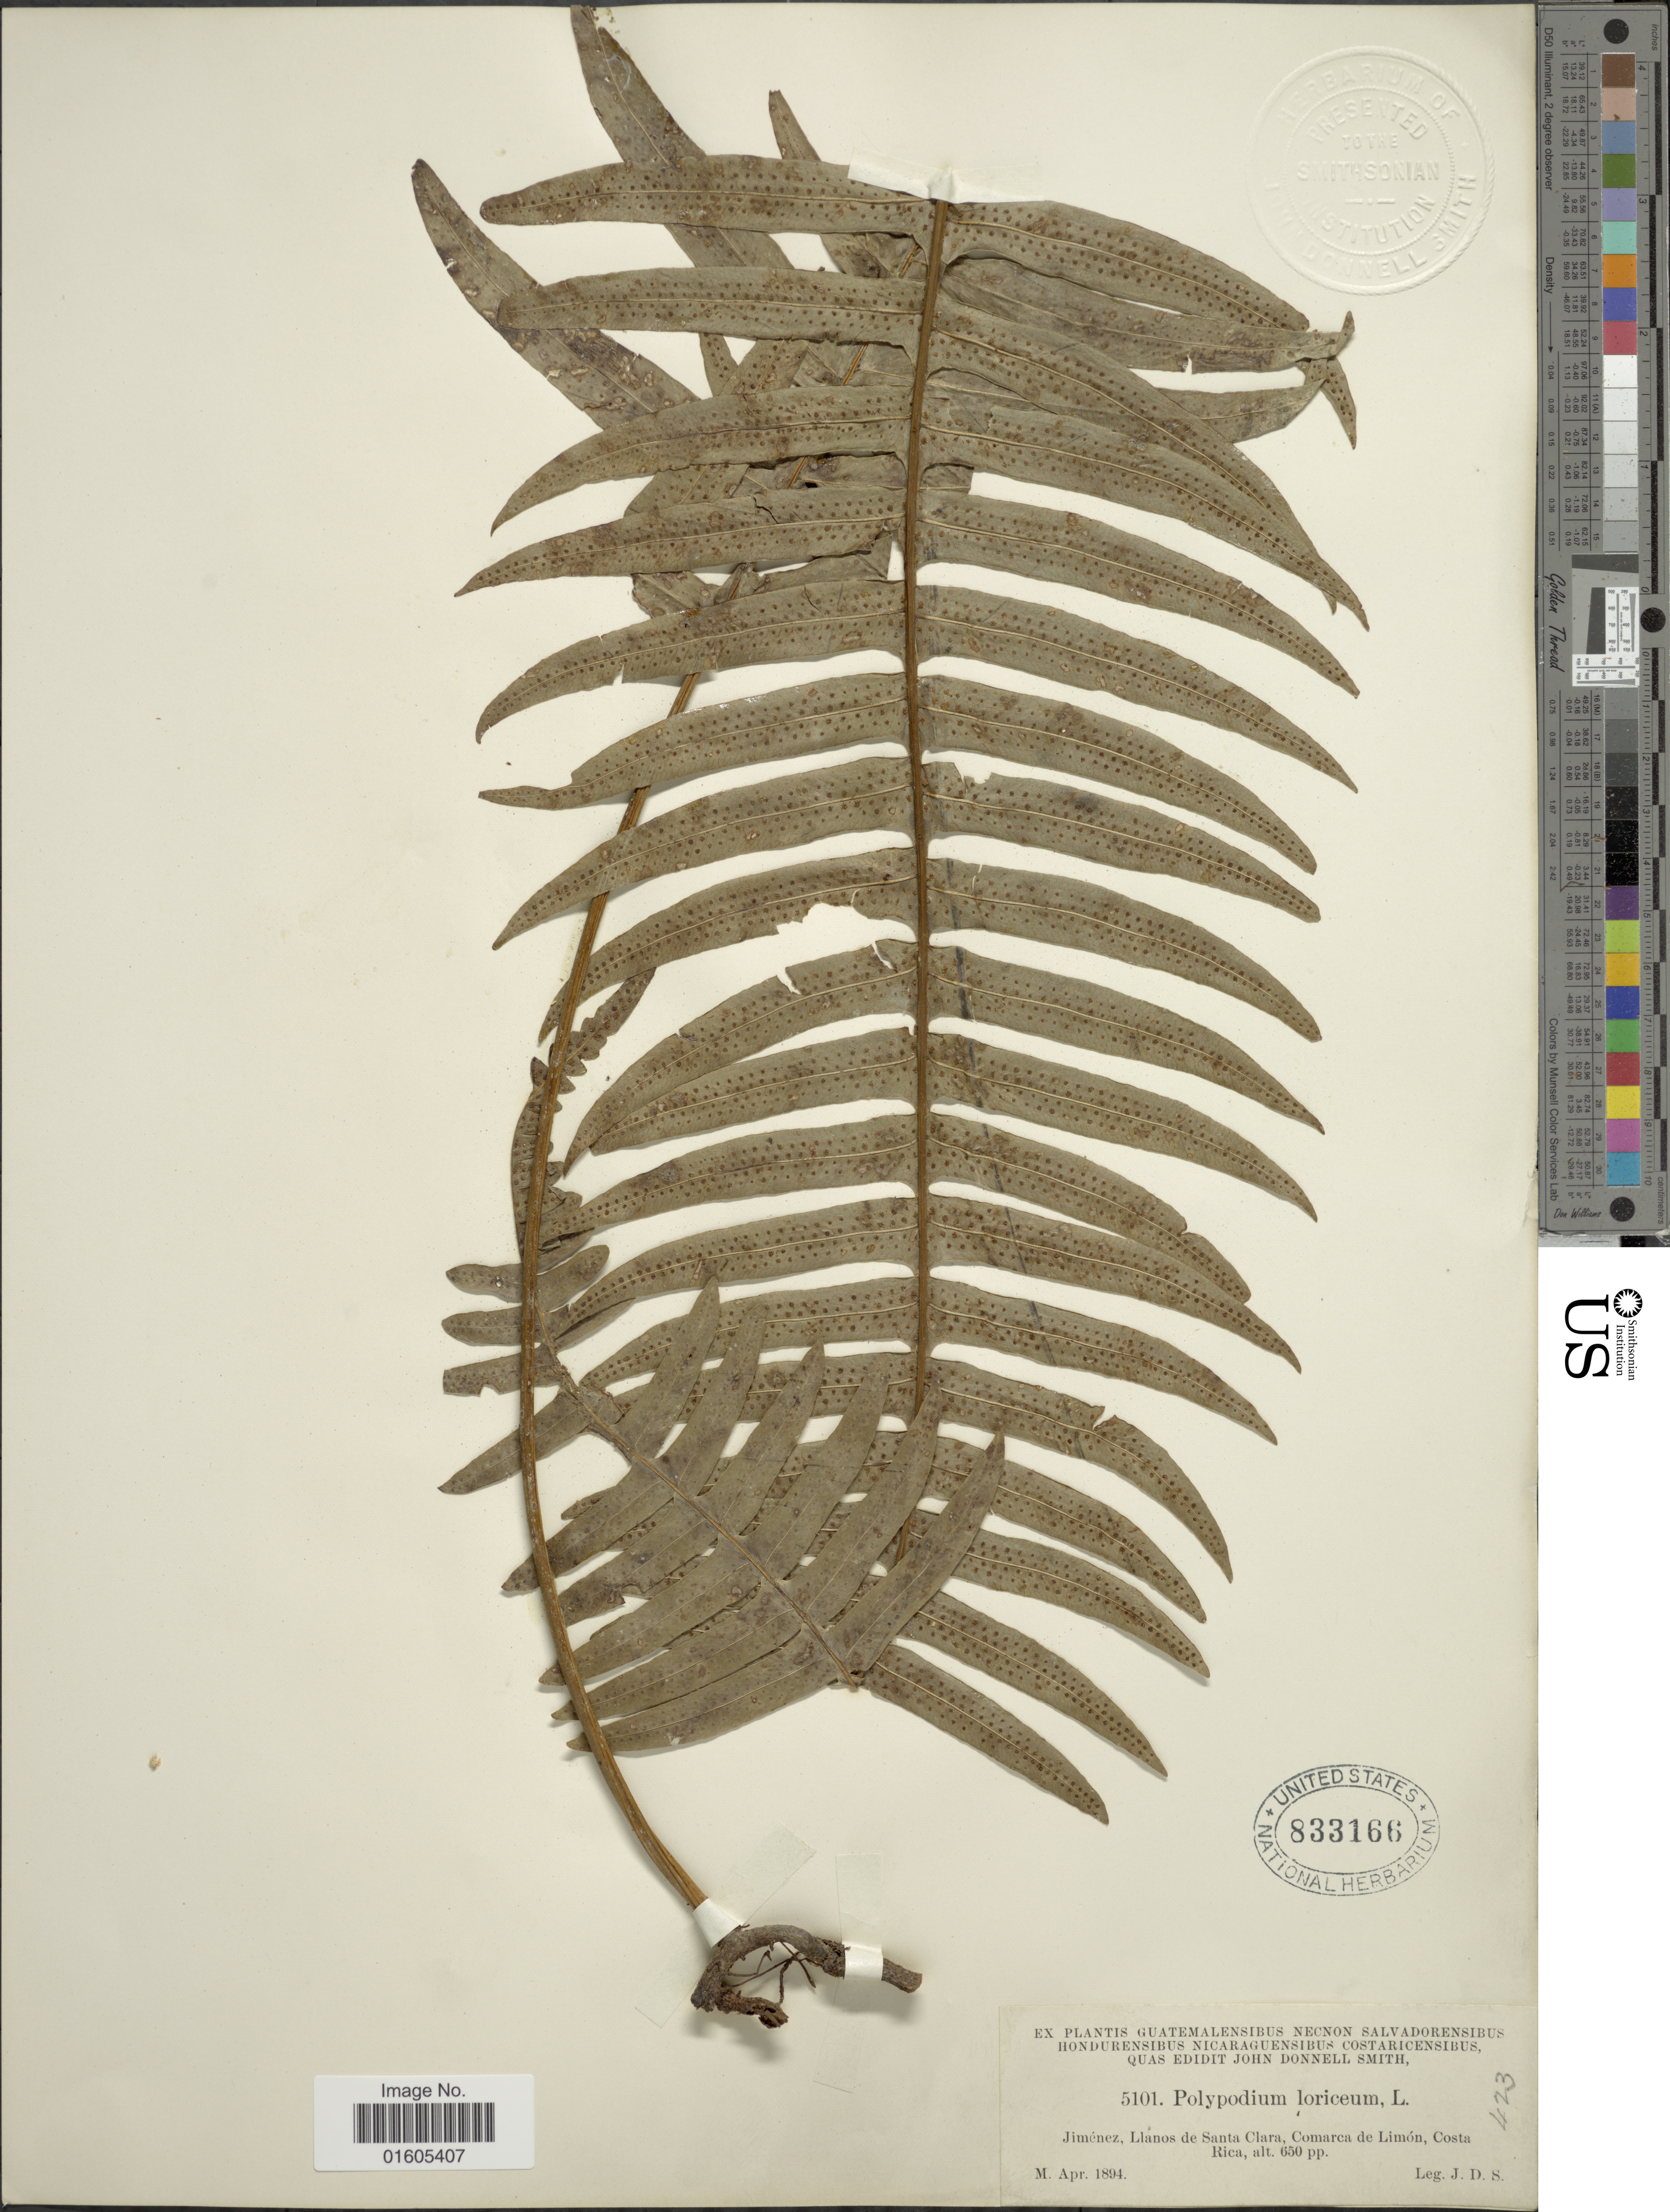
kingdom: Plantae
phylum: Tracheophyta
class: Polypodiopsida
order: Polypodiales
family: Polypodiaceae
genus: Serpocaulon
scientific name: Serpocaulon maritimum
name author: (Hieron.) A.R. Sm.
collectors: J. Donnell Smith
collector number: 5101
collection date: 1894-04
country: Costa Rica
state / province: Limón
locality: Jiménez, Llanos de Santa Clara, Comarca de Limón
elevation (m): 198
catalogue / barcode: US 833166